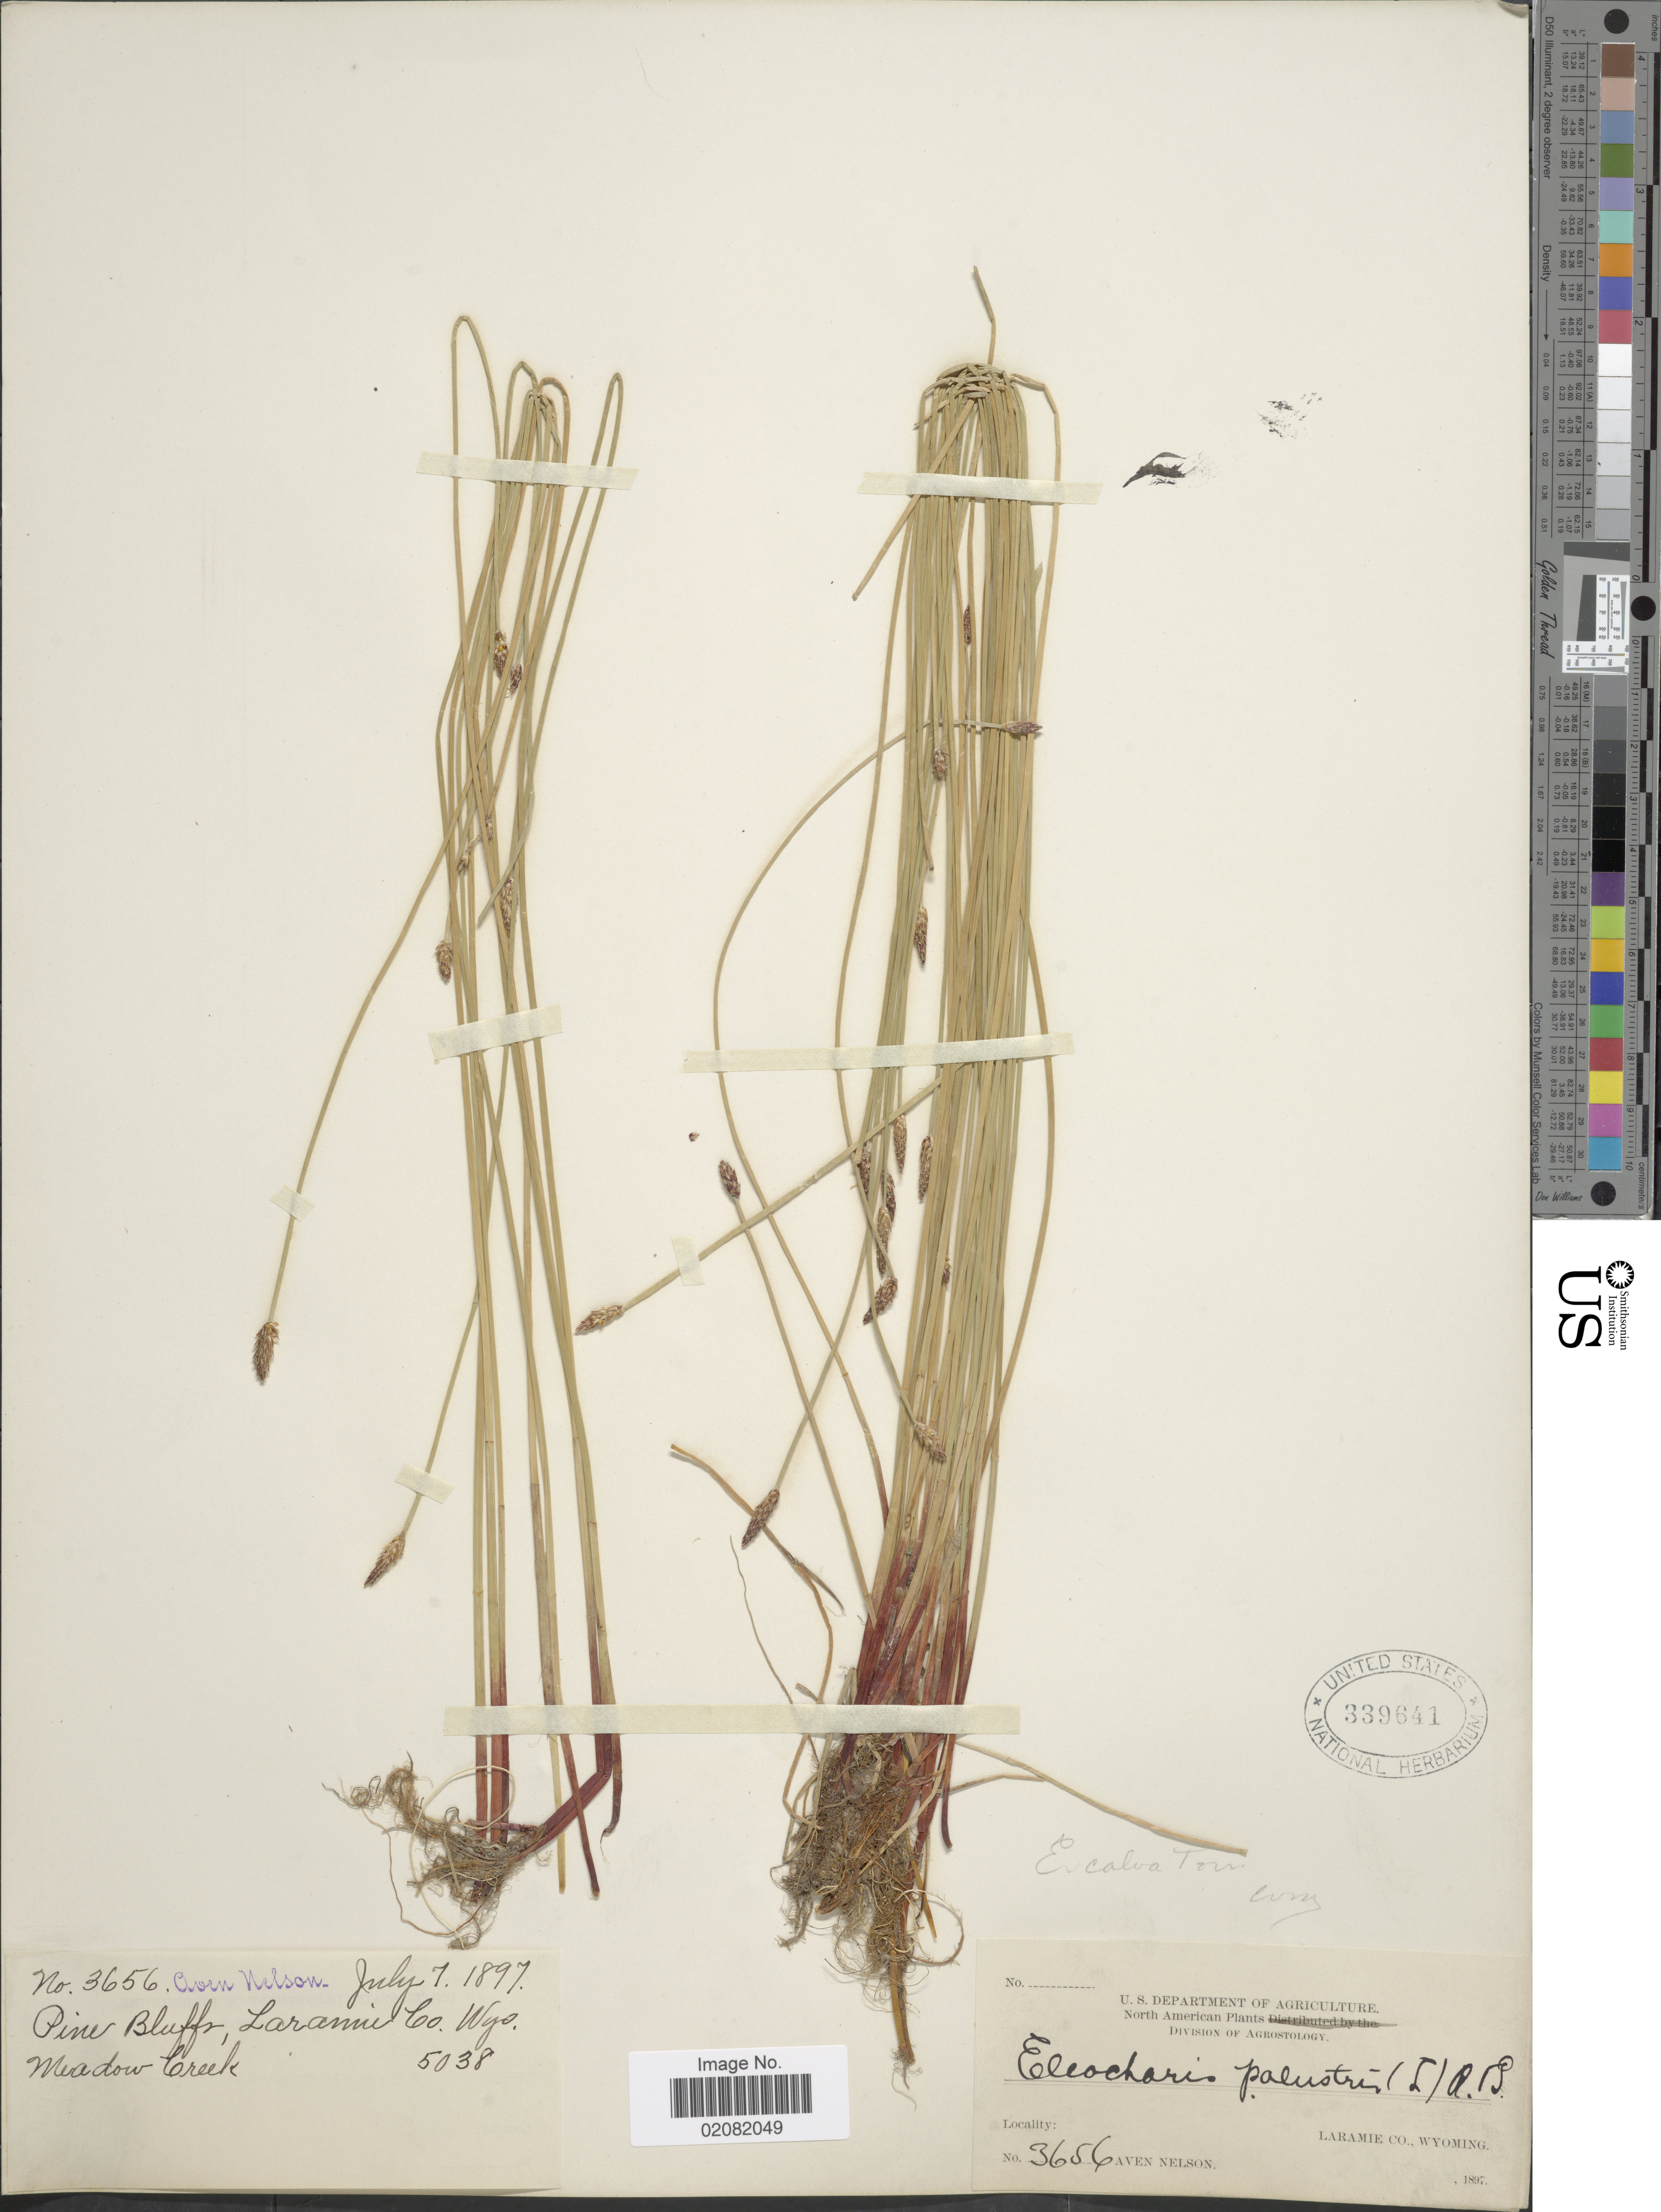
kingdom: Plantae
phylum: Tracheophyta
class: Liliopsida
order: Poales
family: Cyperaceae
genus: Eleocharis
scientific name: Eleocharis macrostachya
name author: Britton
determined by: Smith, S. G.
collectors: A. Nelson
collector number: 3656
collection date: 1897-07-07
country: United States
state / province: Wyoming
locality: Pine Bluffs, Laramie Co, Meadow Creek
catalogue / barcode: US 339641